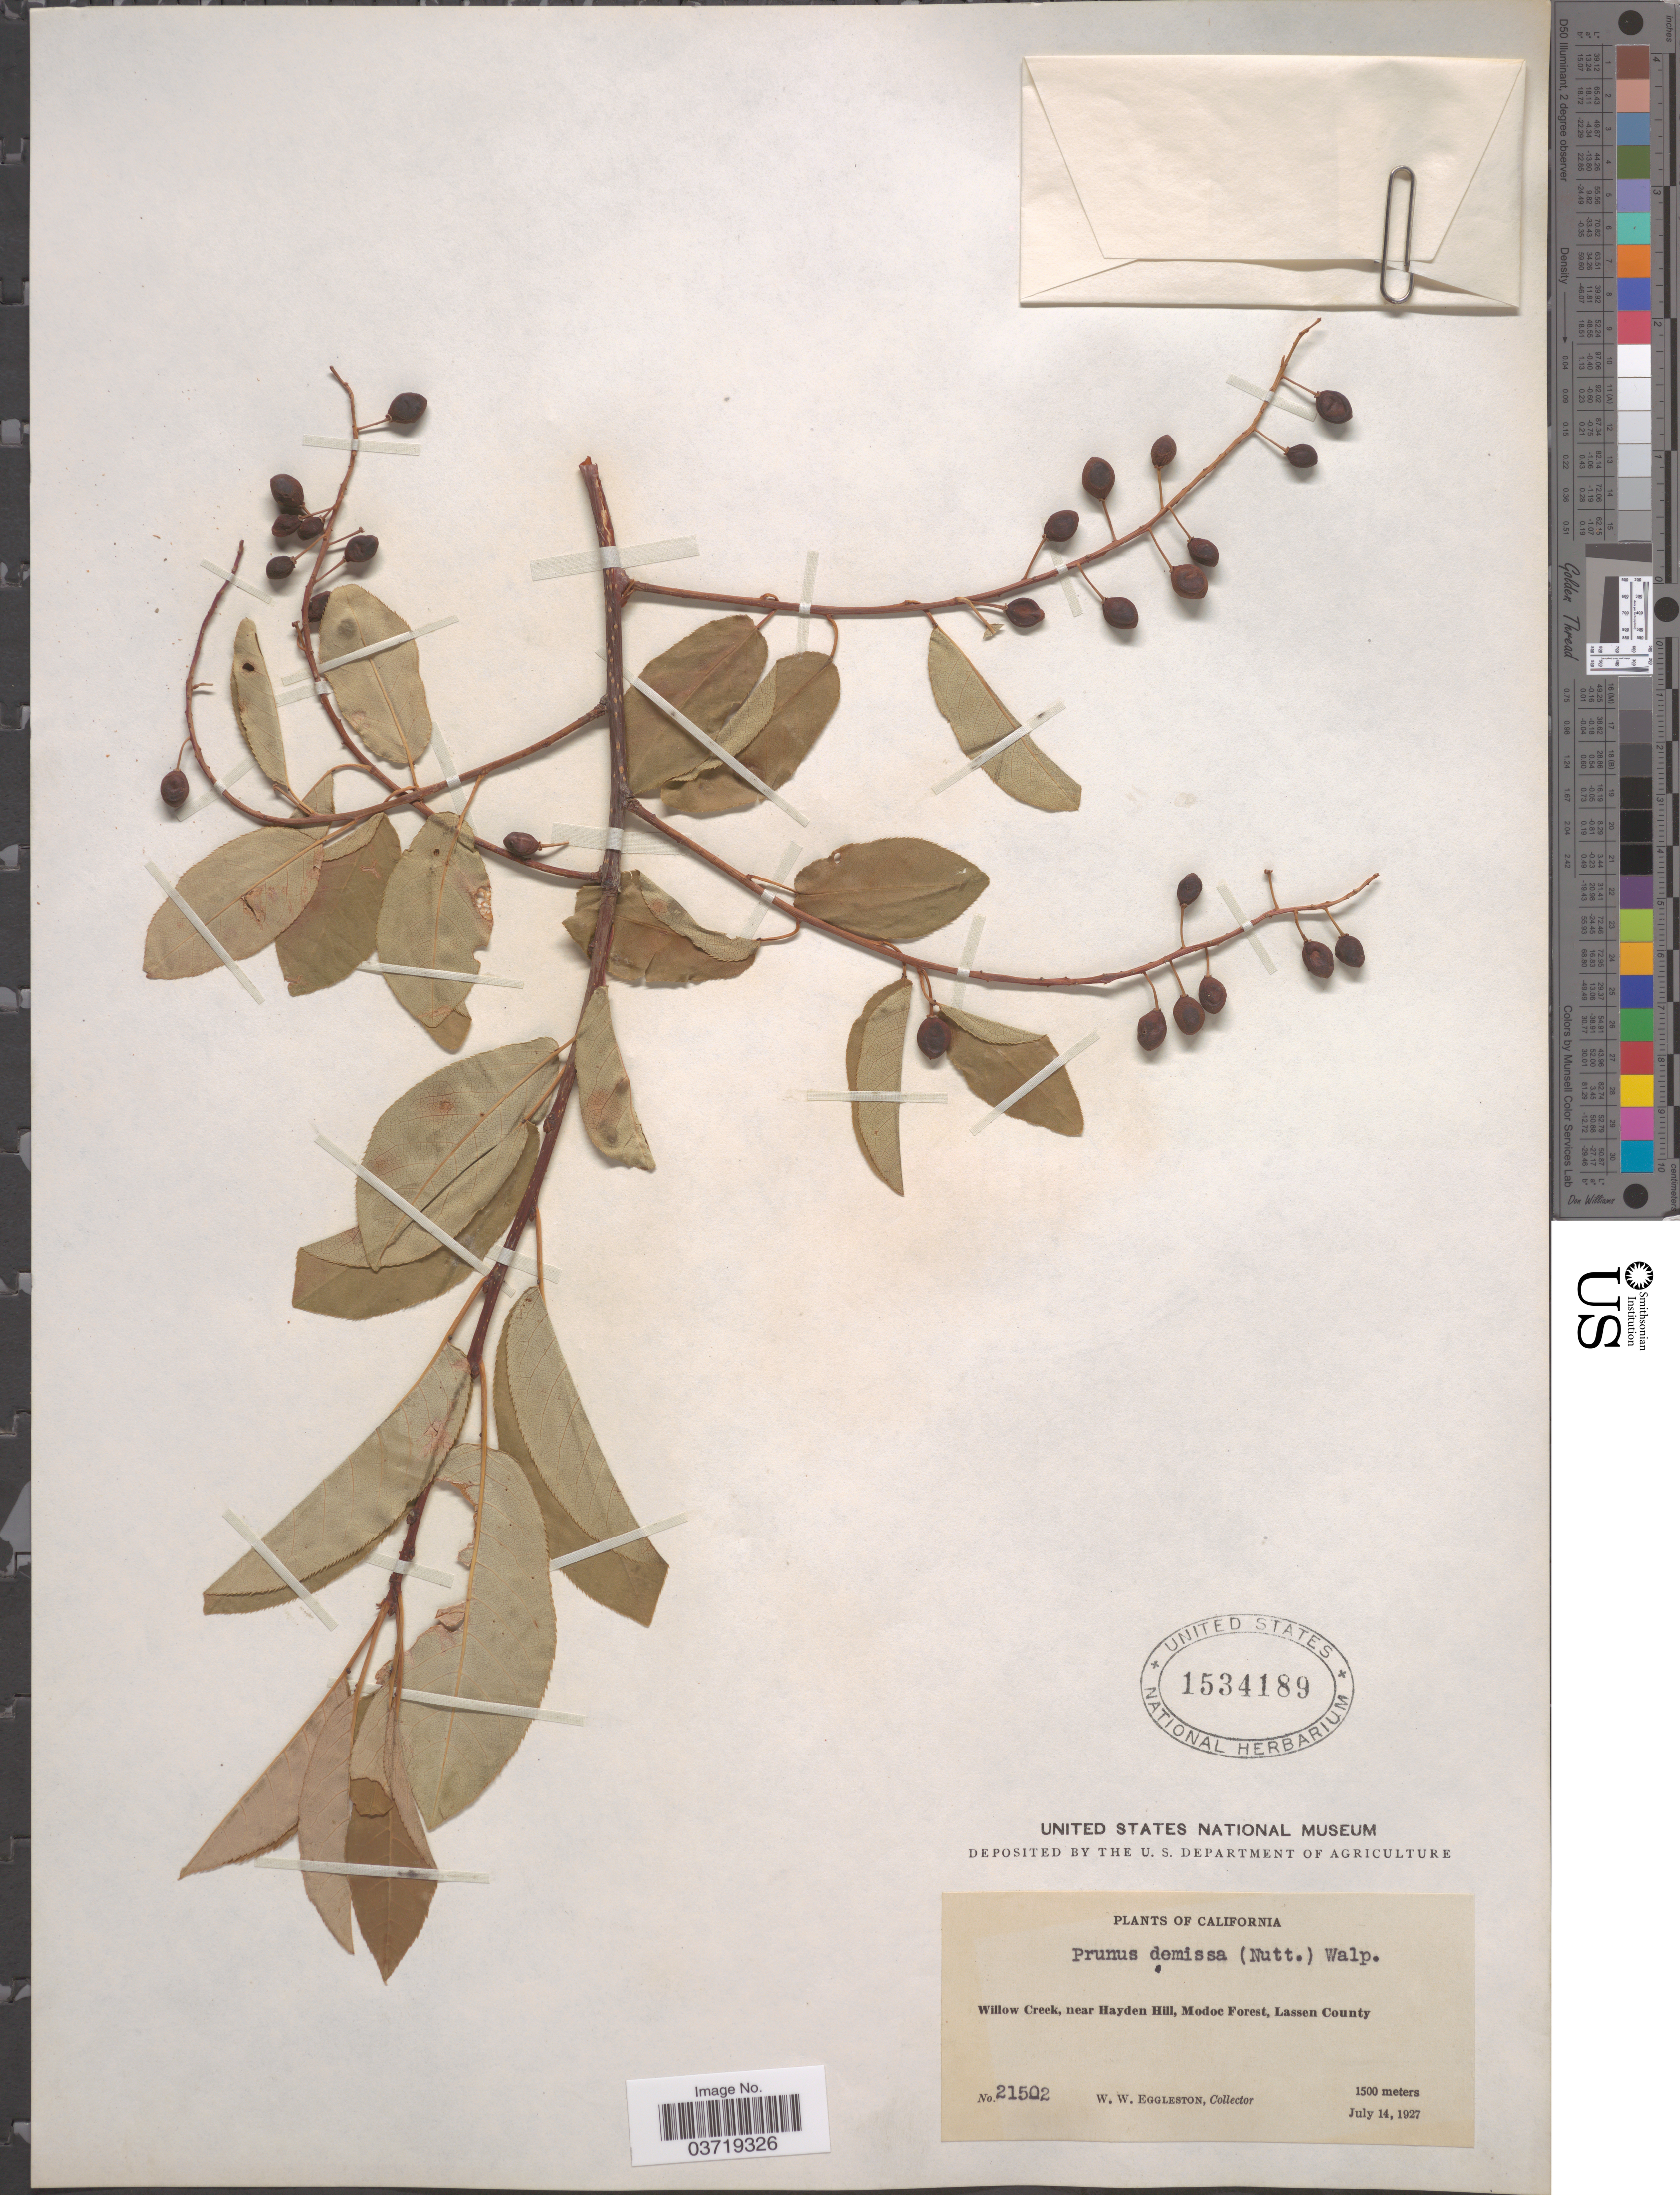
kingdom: Plantae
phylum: Tracheophyta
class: Magnoliopsida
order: Rosales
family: Rosaceae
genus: Prunus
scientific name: Prunus virginiana var. demissa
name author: (Nutt.) Torr.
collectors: W. W. Eggleston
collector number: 21502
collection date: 1927-07-14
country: United States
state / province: California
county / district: Lassen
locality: Willow Creek, near Hayden Hill, Modoc Forest, Lassen County.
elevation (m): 1500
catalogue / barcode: US 1534189